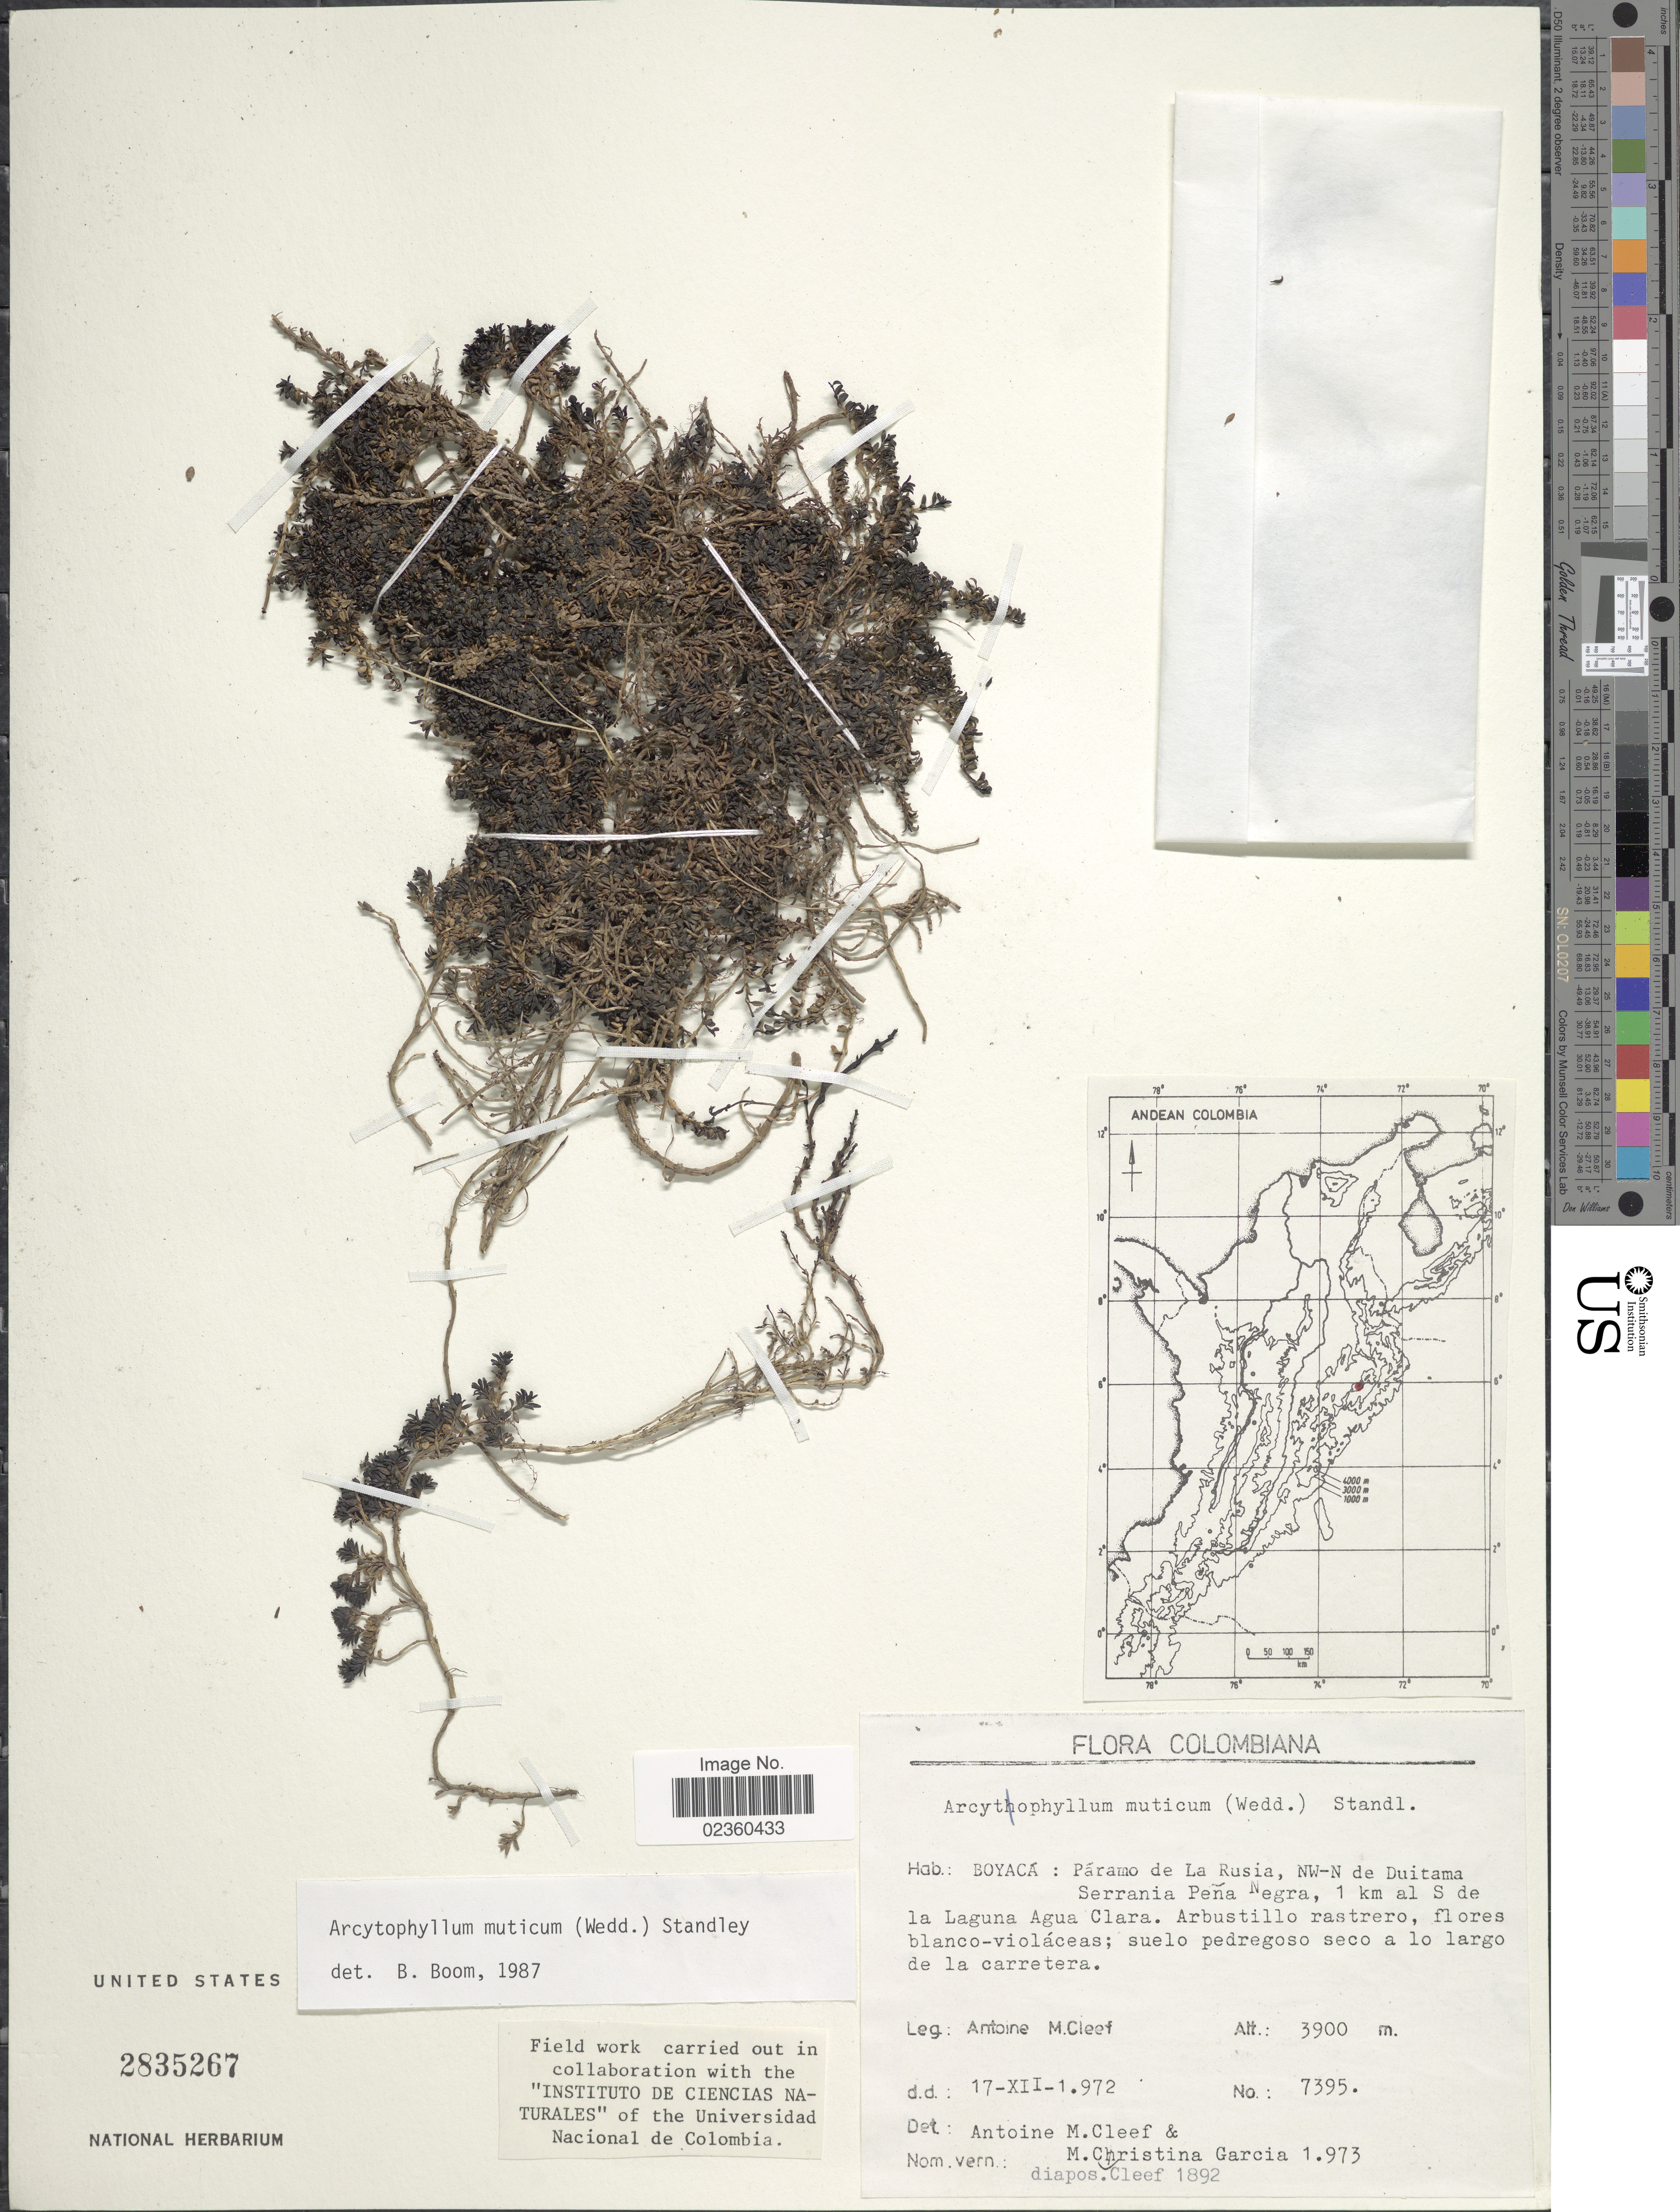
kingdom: Plantae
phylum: Tracheophyta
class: Magnoliopsida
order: Gentianales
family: Rubiaceae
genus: Arcytophyllum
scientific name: Arcytophyllum muticum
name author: (Wedd.) Standl.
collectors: A. M. Cleef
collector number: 7395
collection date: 1972-12-17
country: Colombia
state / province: Boyacá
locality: Páramo de La Rusia, NW-N de Duitama Serrania Peña Negra, 1 km al S de la Laguna Agua Clara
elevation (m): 3900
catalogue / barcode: US 2835267